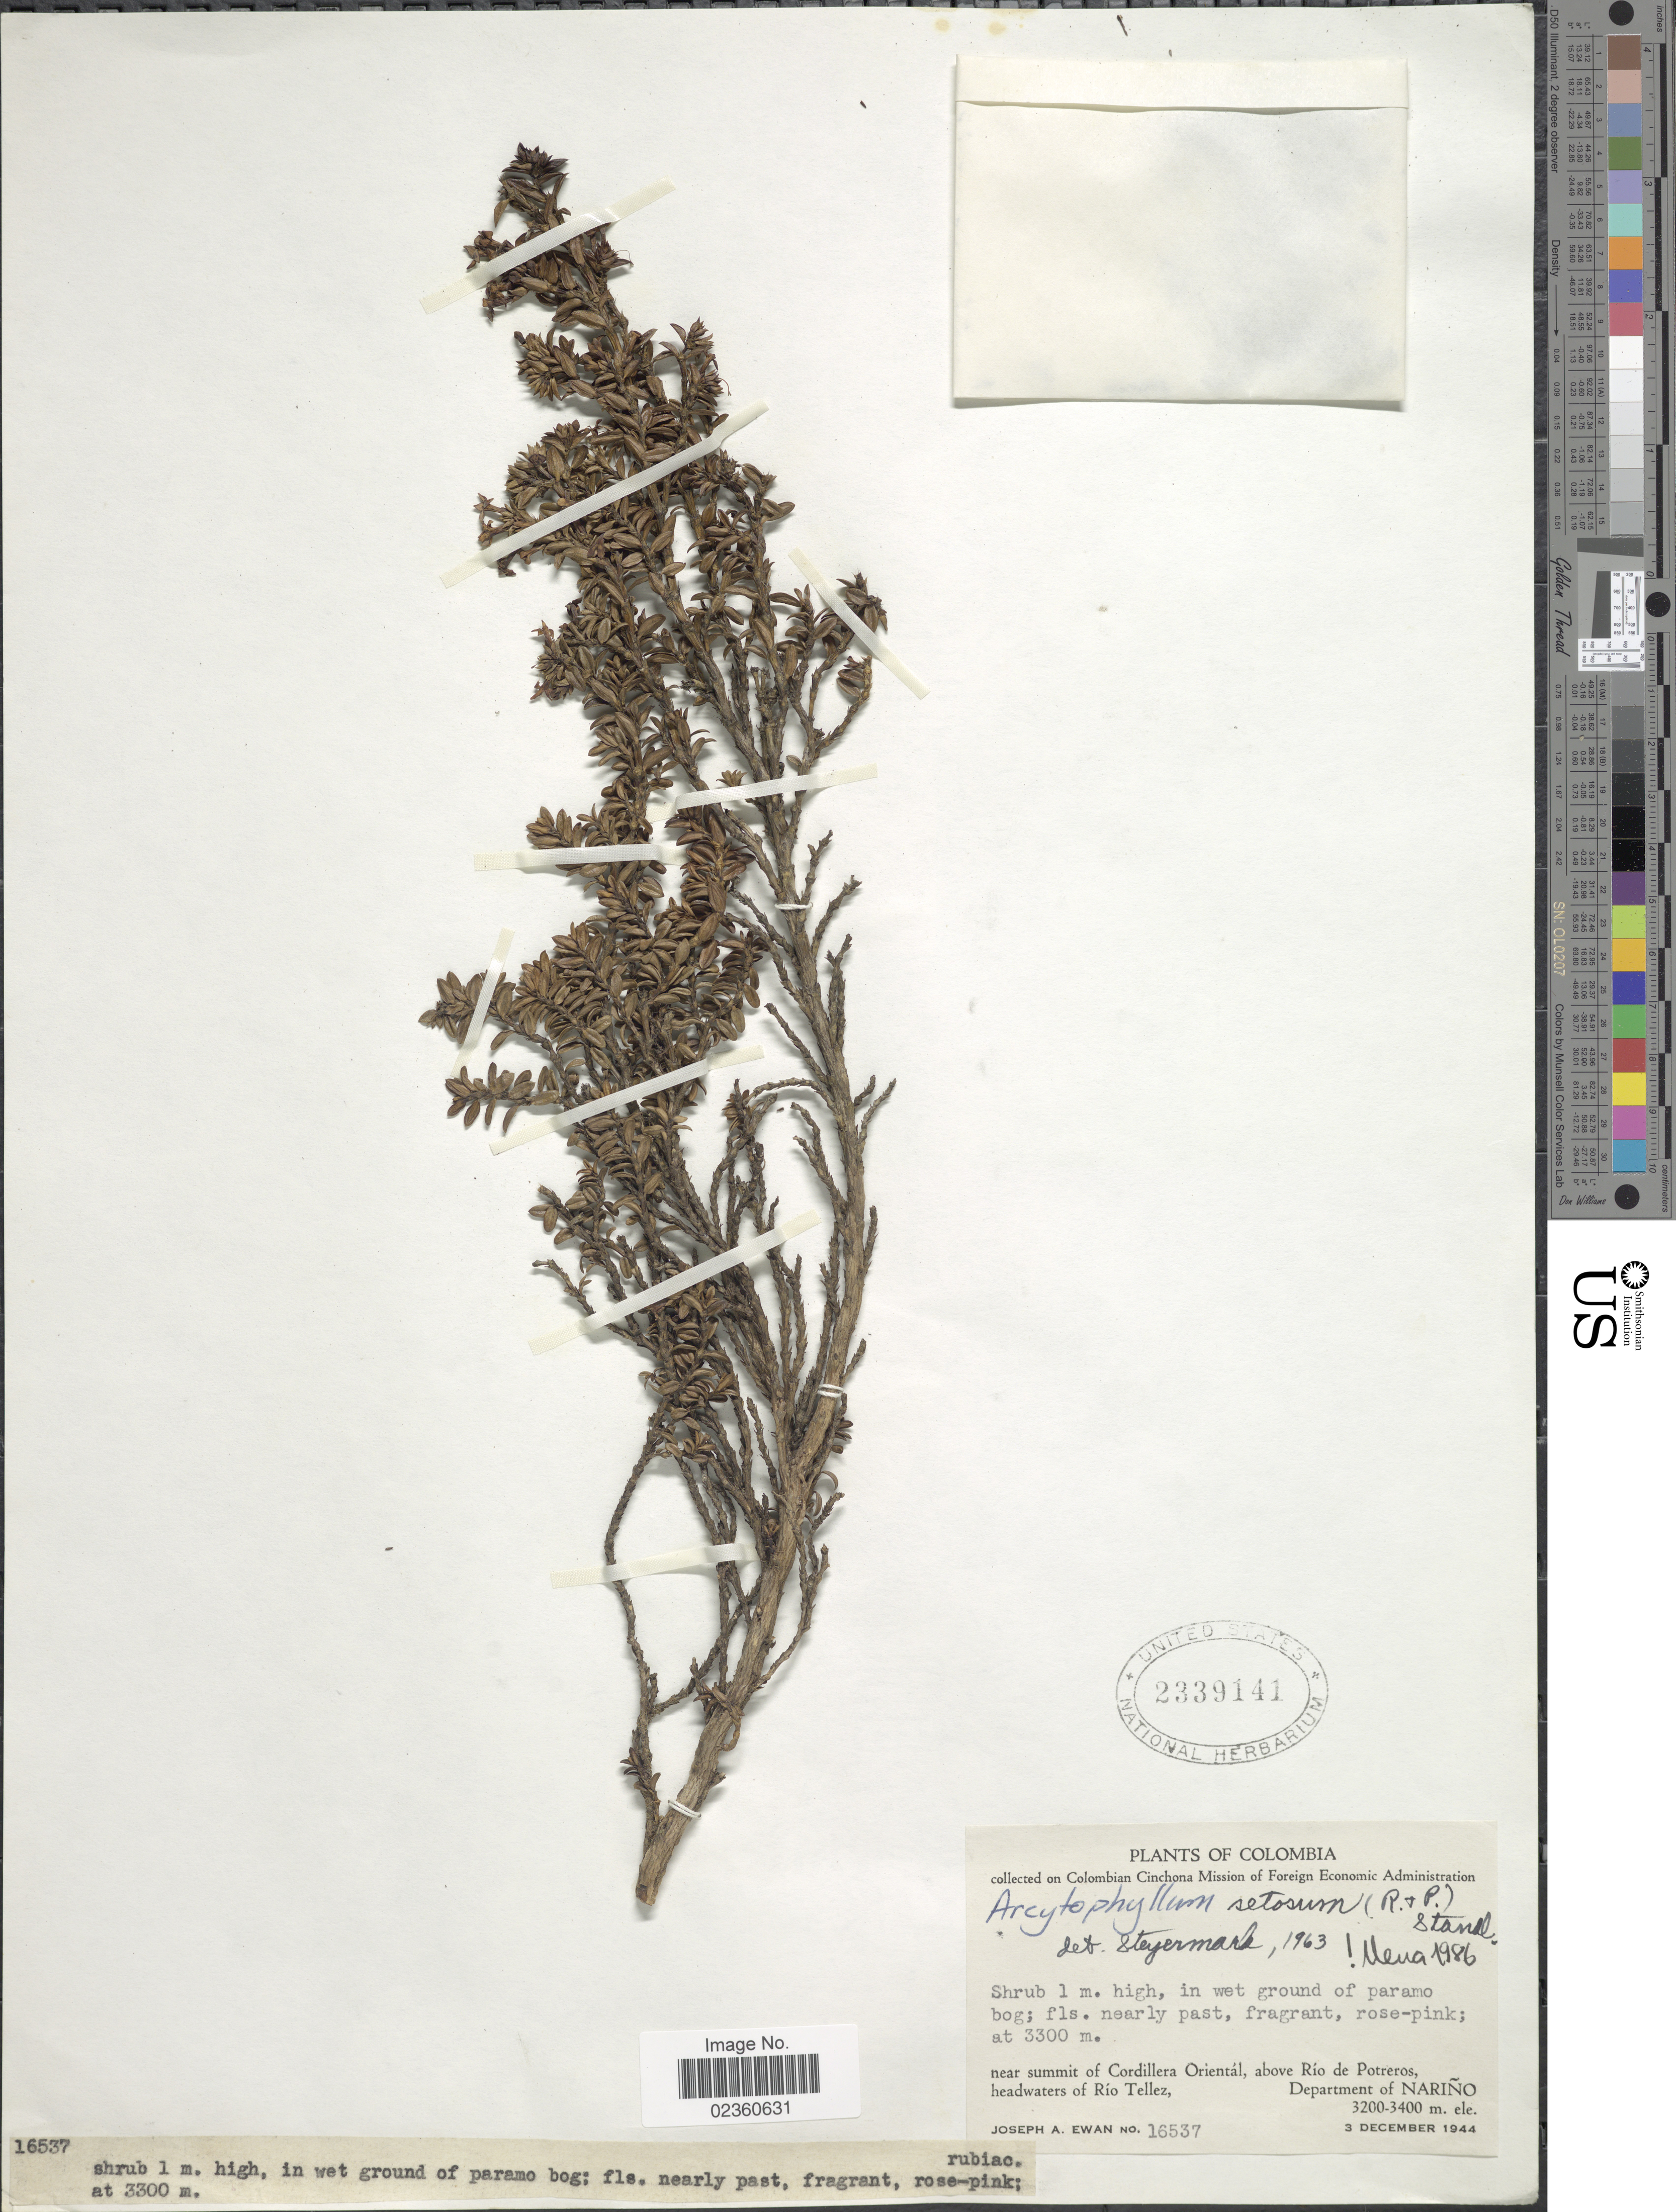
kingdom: Plantae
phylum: Tracheophyta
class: Magnoliopsida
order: Gentianales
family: Rubiaceae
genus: Arcytophyllum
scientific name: Arcytophyllum setosum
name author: (Ruiz & Pav.) Schltdl.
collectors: J. A. Ewan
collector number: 16537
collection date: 1944-12-03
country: Colombia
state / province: Nariño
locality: Near summit of Cordillera Orientál, above Río de Potreros, headwaters of Río Tellez, Department of Nariño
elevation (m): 3200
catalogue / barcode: US 2339141